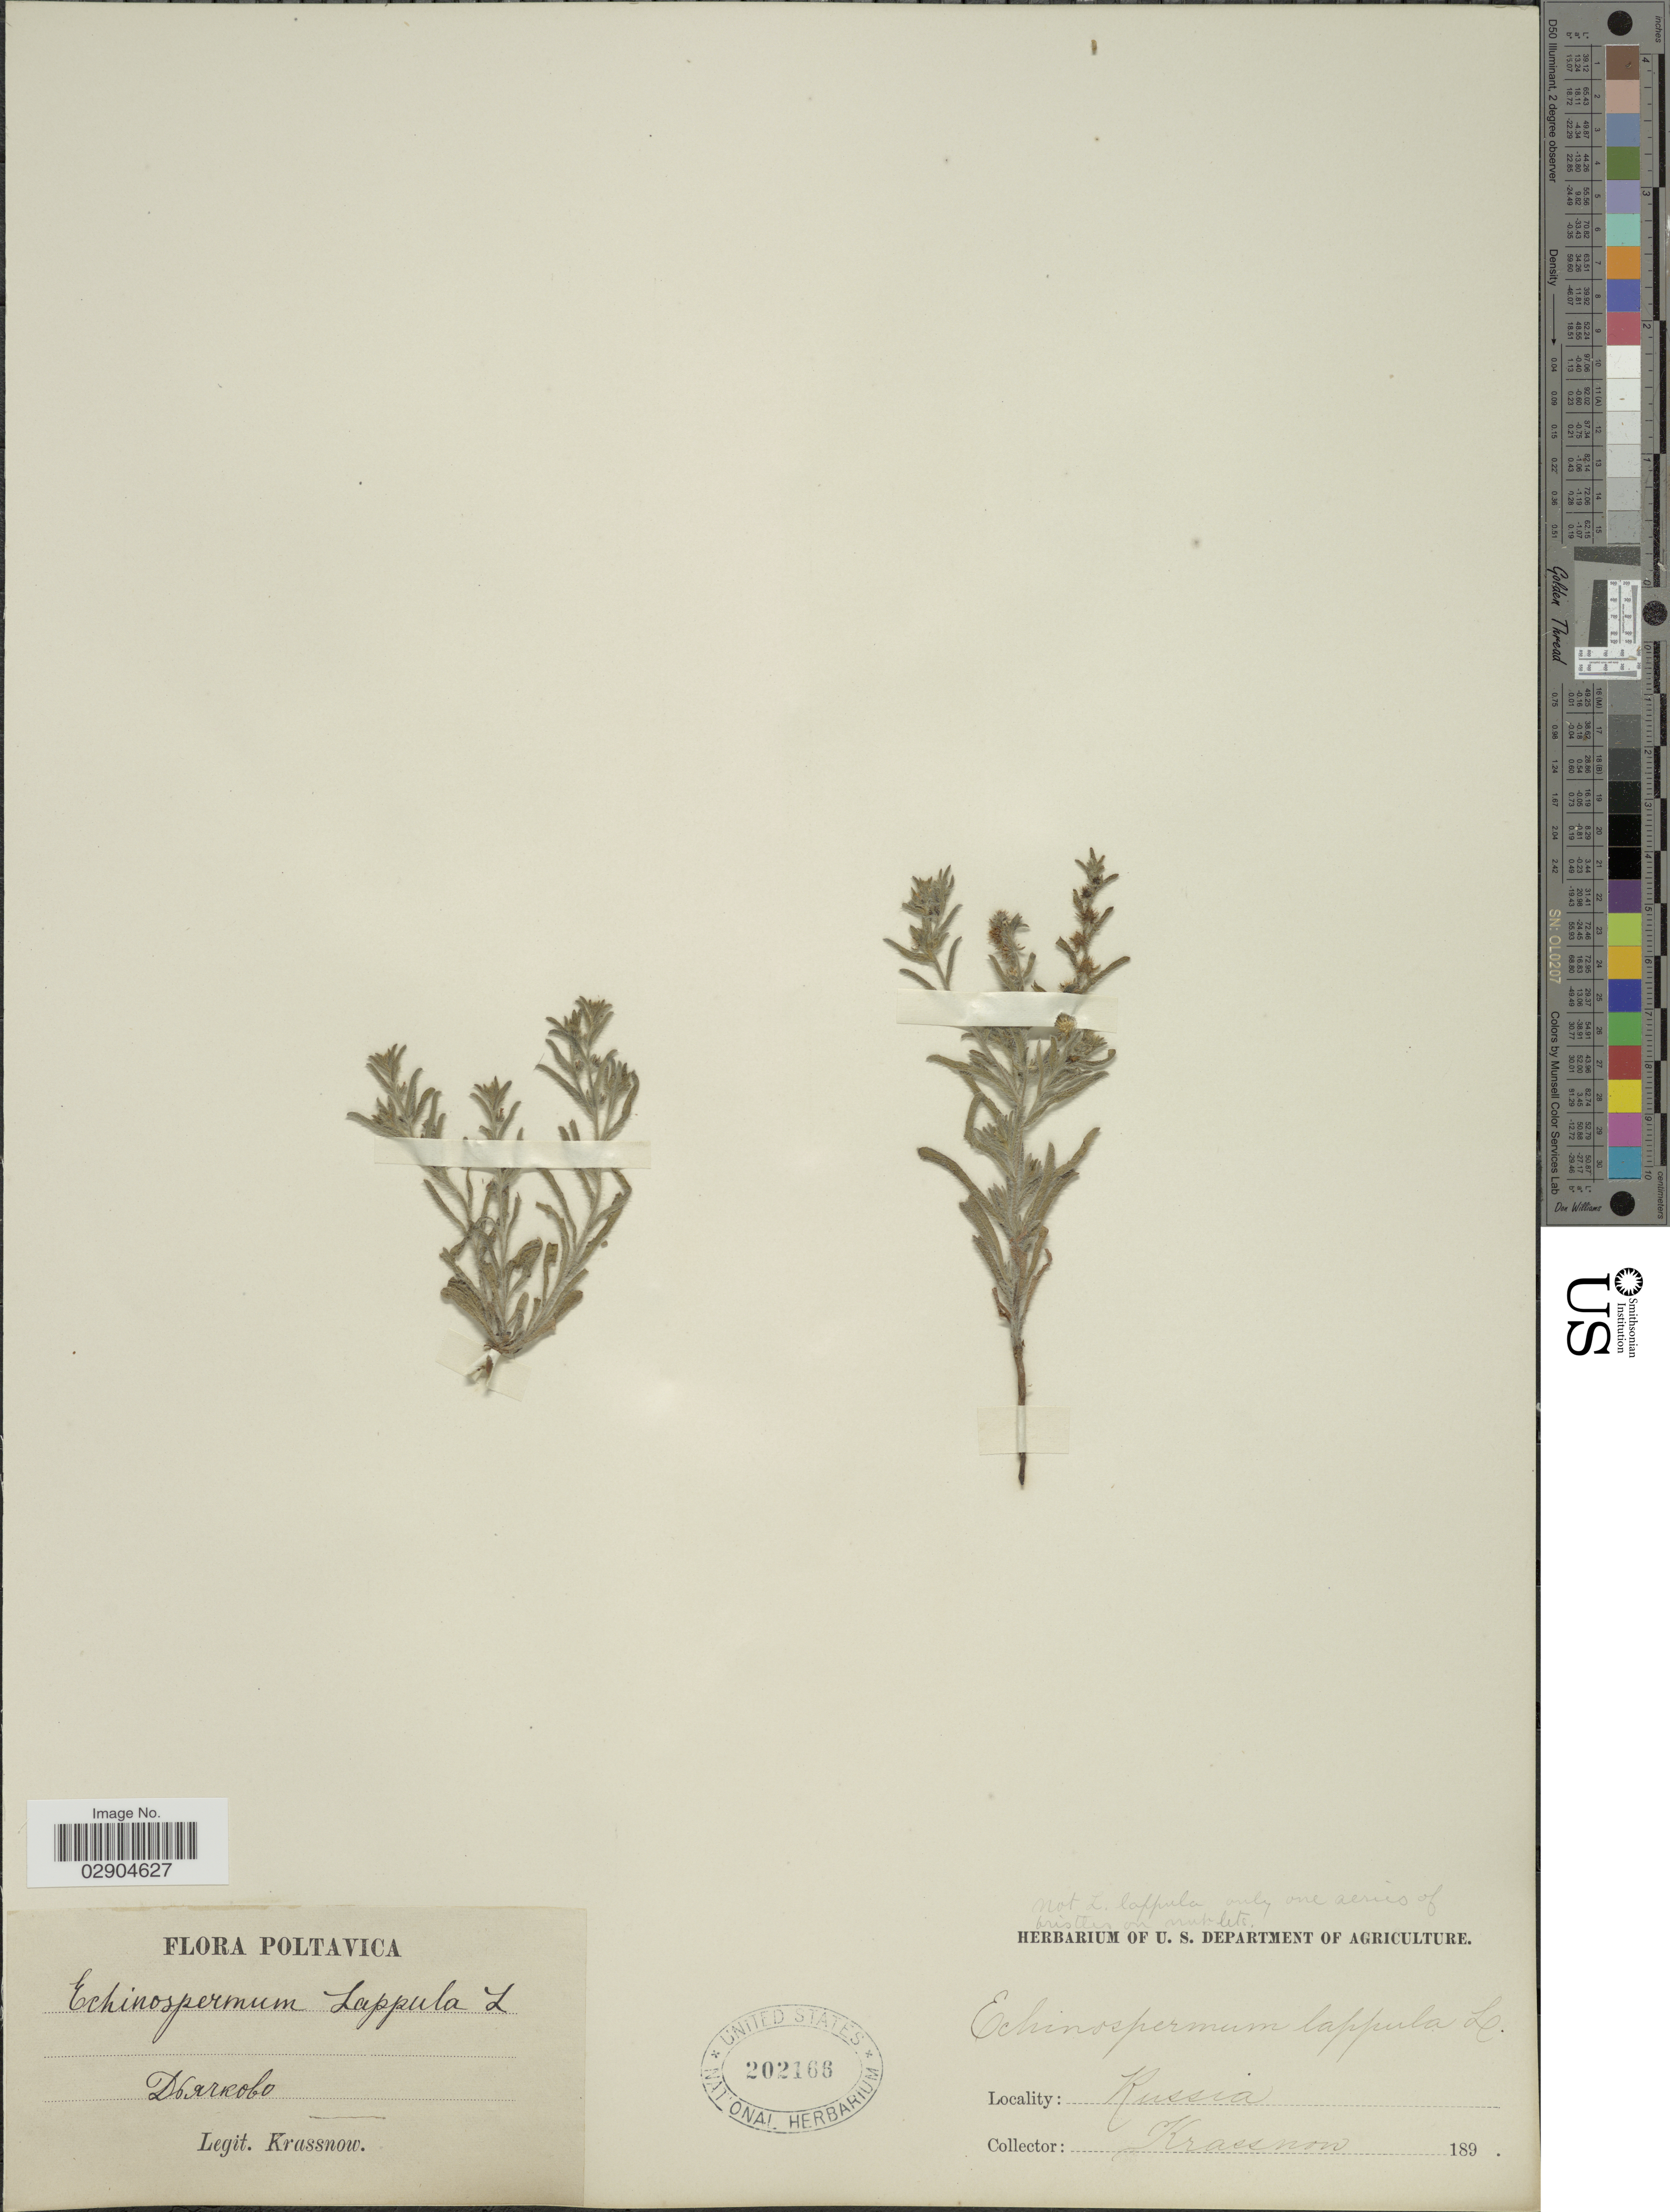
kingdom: Plantae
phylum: Tracheophyta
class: Magnoliopsida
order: Boraginales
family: Boraginaceae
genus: Lappula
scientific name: Lappula lappula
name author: H. Karst.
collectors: -. Krassnow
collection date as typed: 189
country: Ukraine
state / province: Poltava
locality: Dyachkovo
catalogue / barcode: US 202166